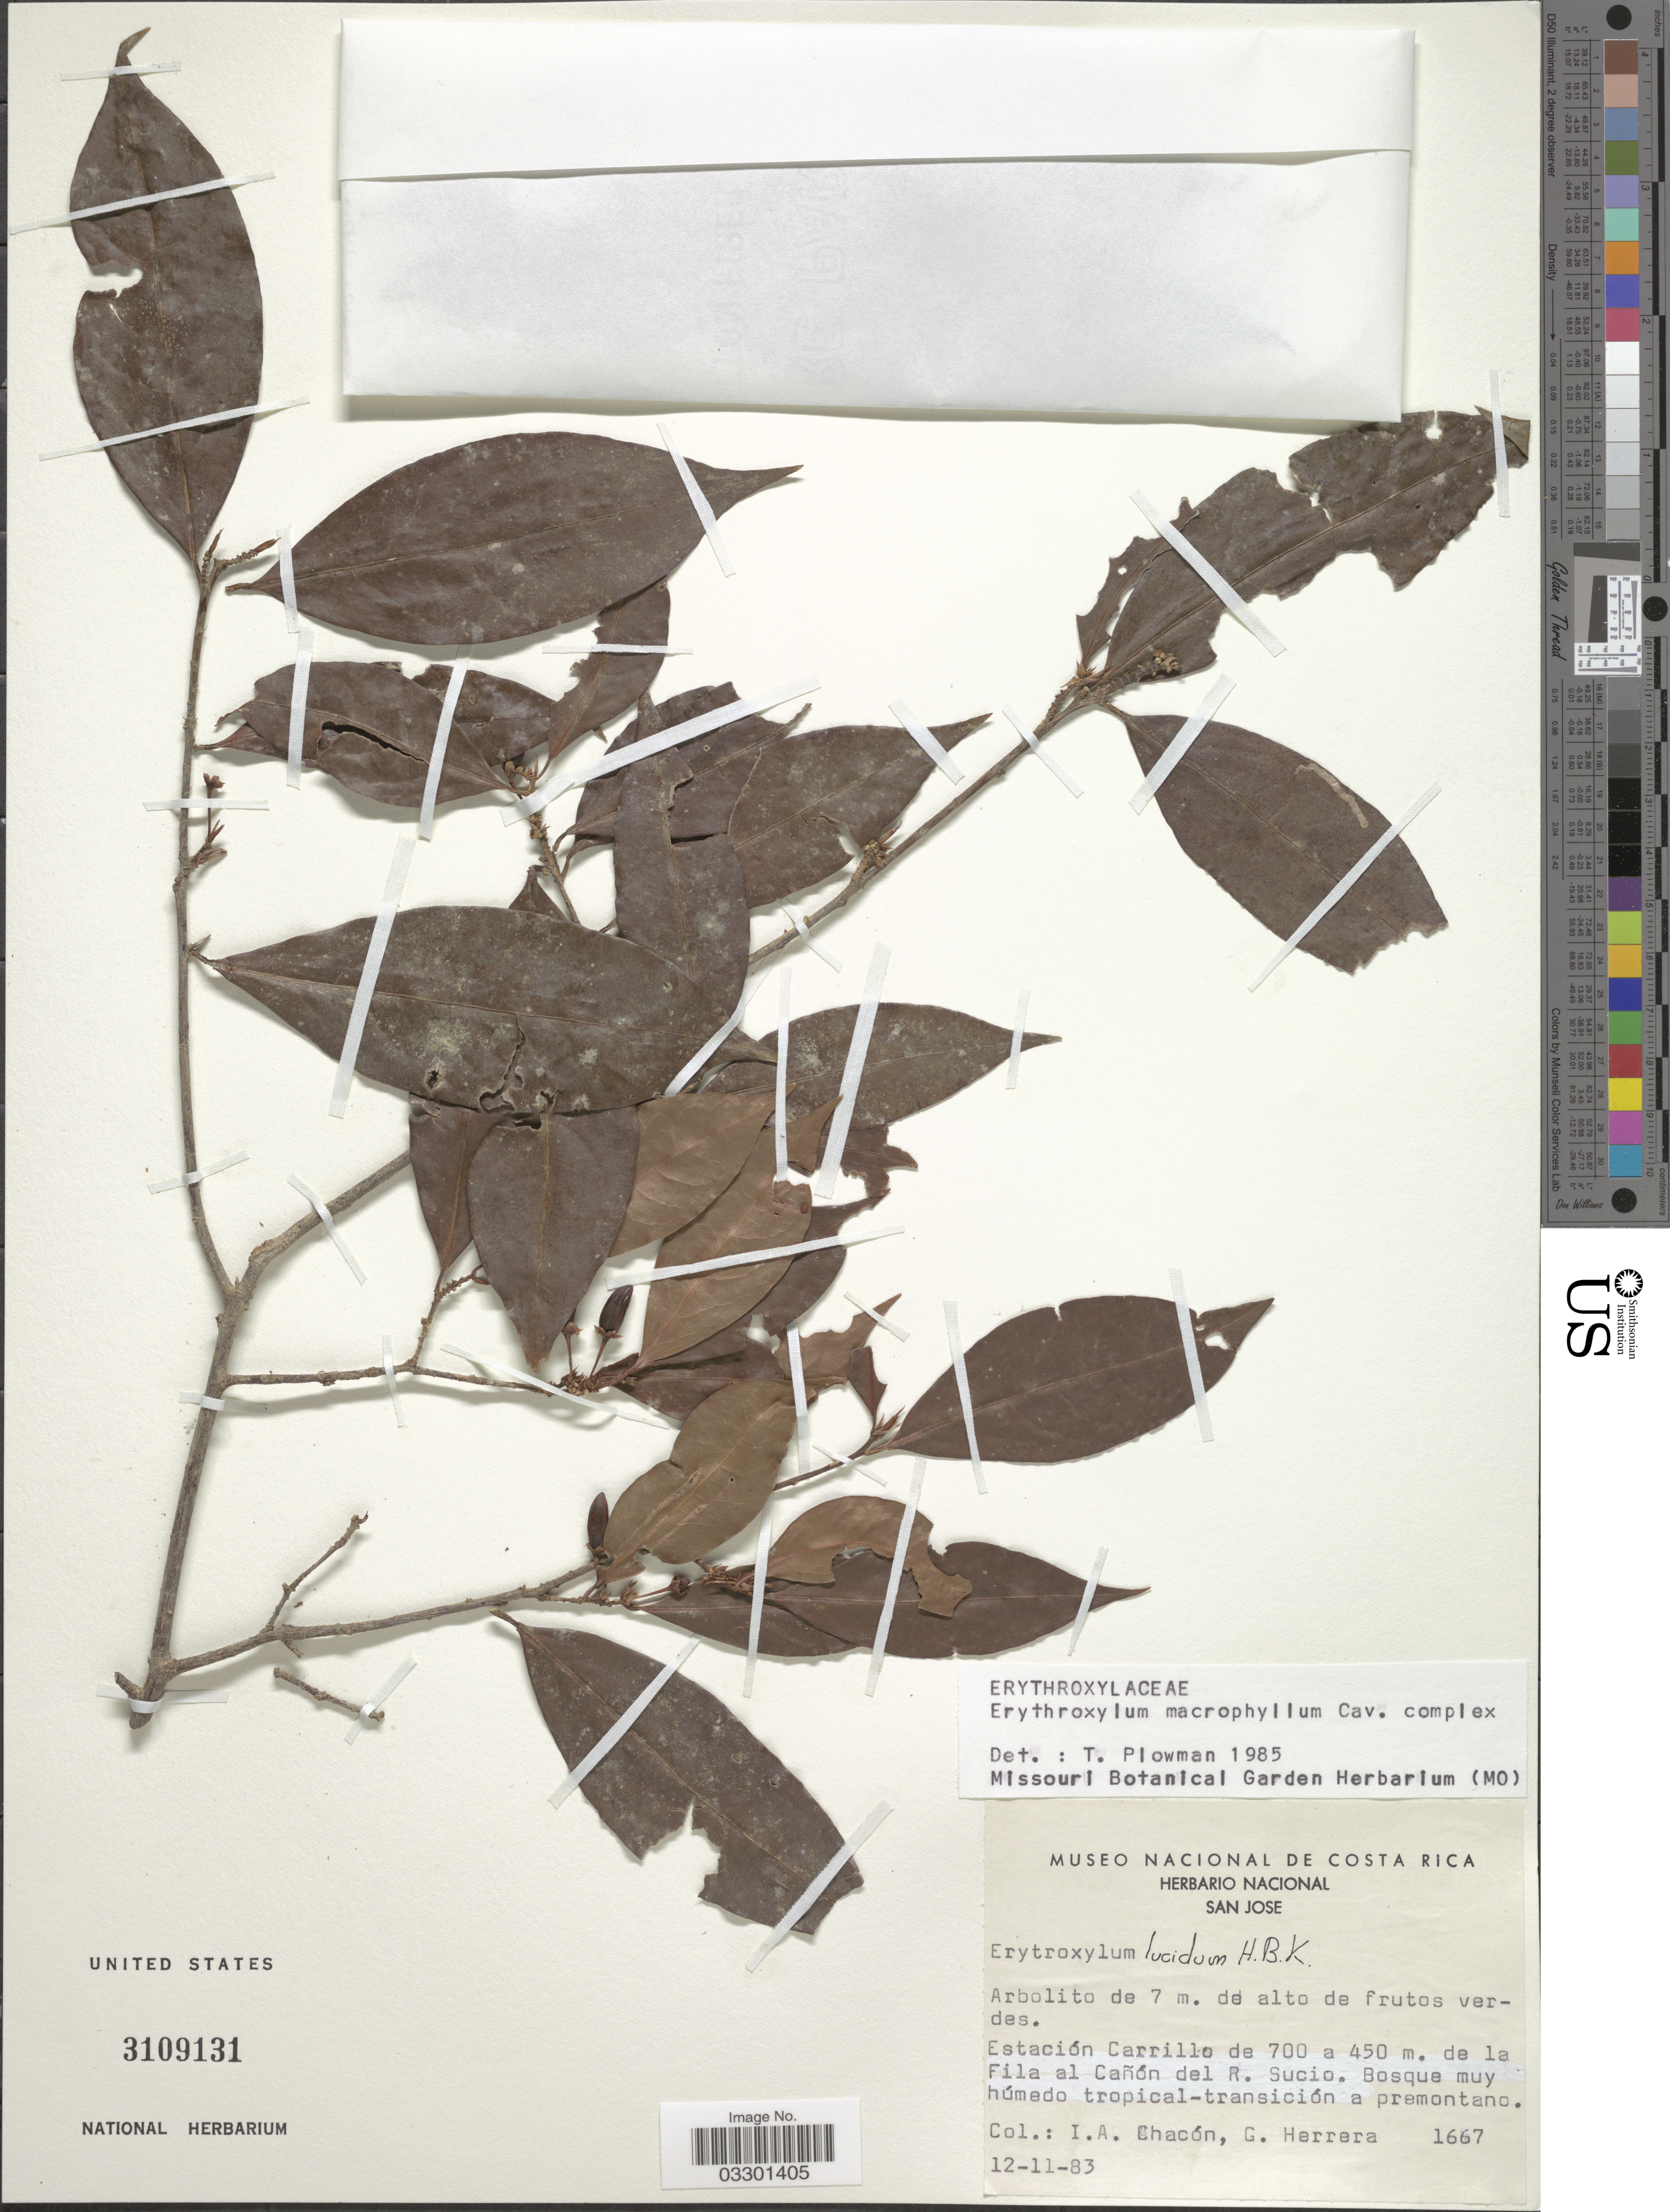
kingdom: Plantae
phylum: Tracheophyta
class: Magnoliopsida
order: Malpighiales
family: Erythroxylaceae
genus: Erythroxylum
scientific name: Erythroxylum macrophyllum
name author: Cav.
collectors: I. Chacón & G. Herrera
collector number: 1667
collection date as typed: Transcribed d/m/y: 12/11/83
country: Costa Rica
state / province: San José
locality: Estación Carrillo de 700 a 450 m. de la Fila al Cañon del R. Sucio. Bosque muy húmedo tropical-transición a premontano.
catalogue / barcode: US 3109131